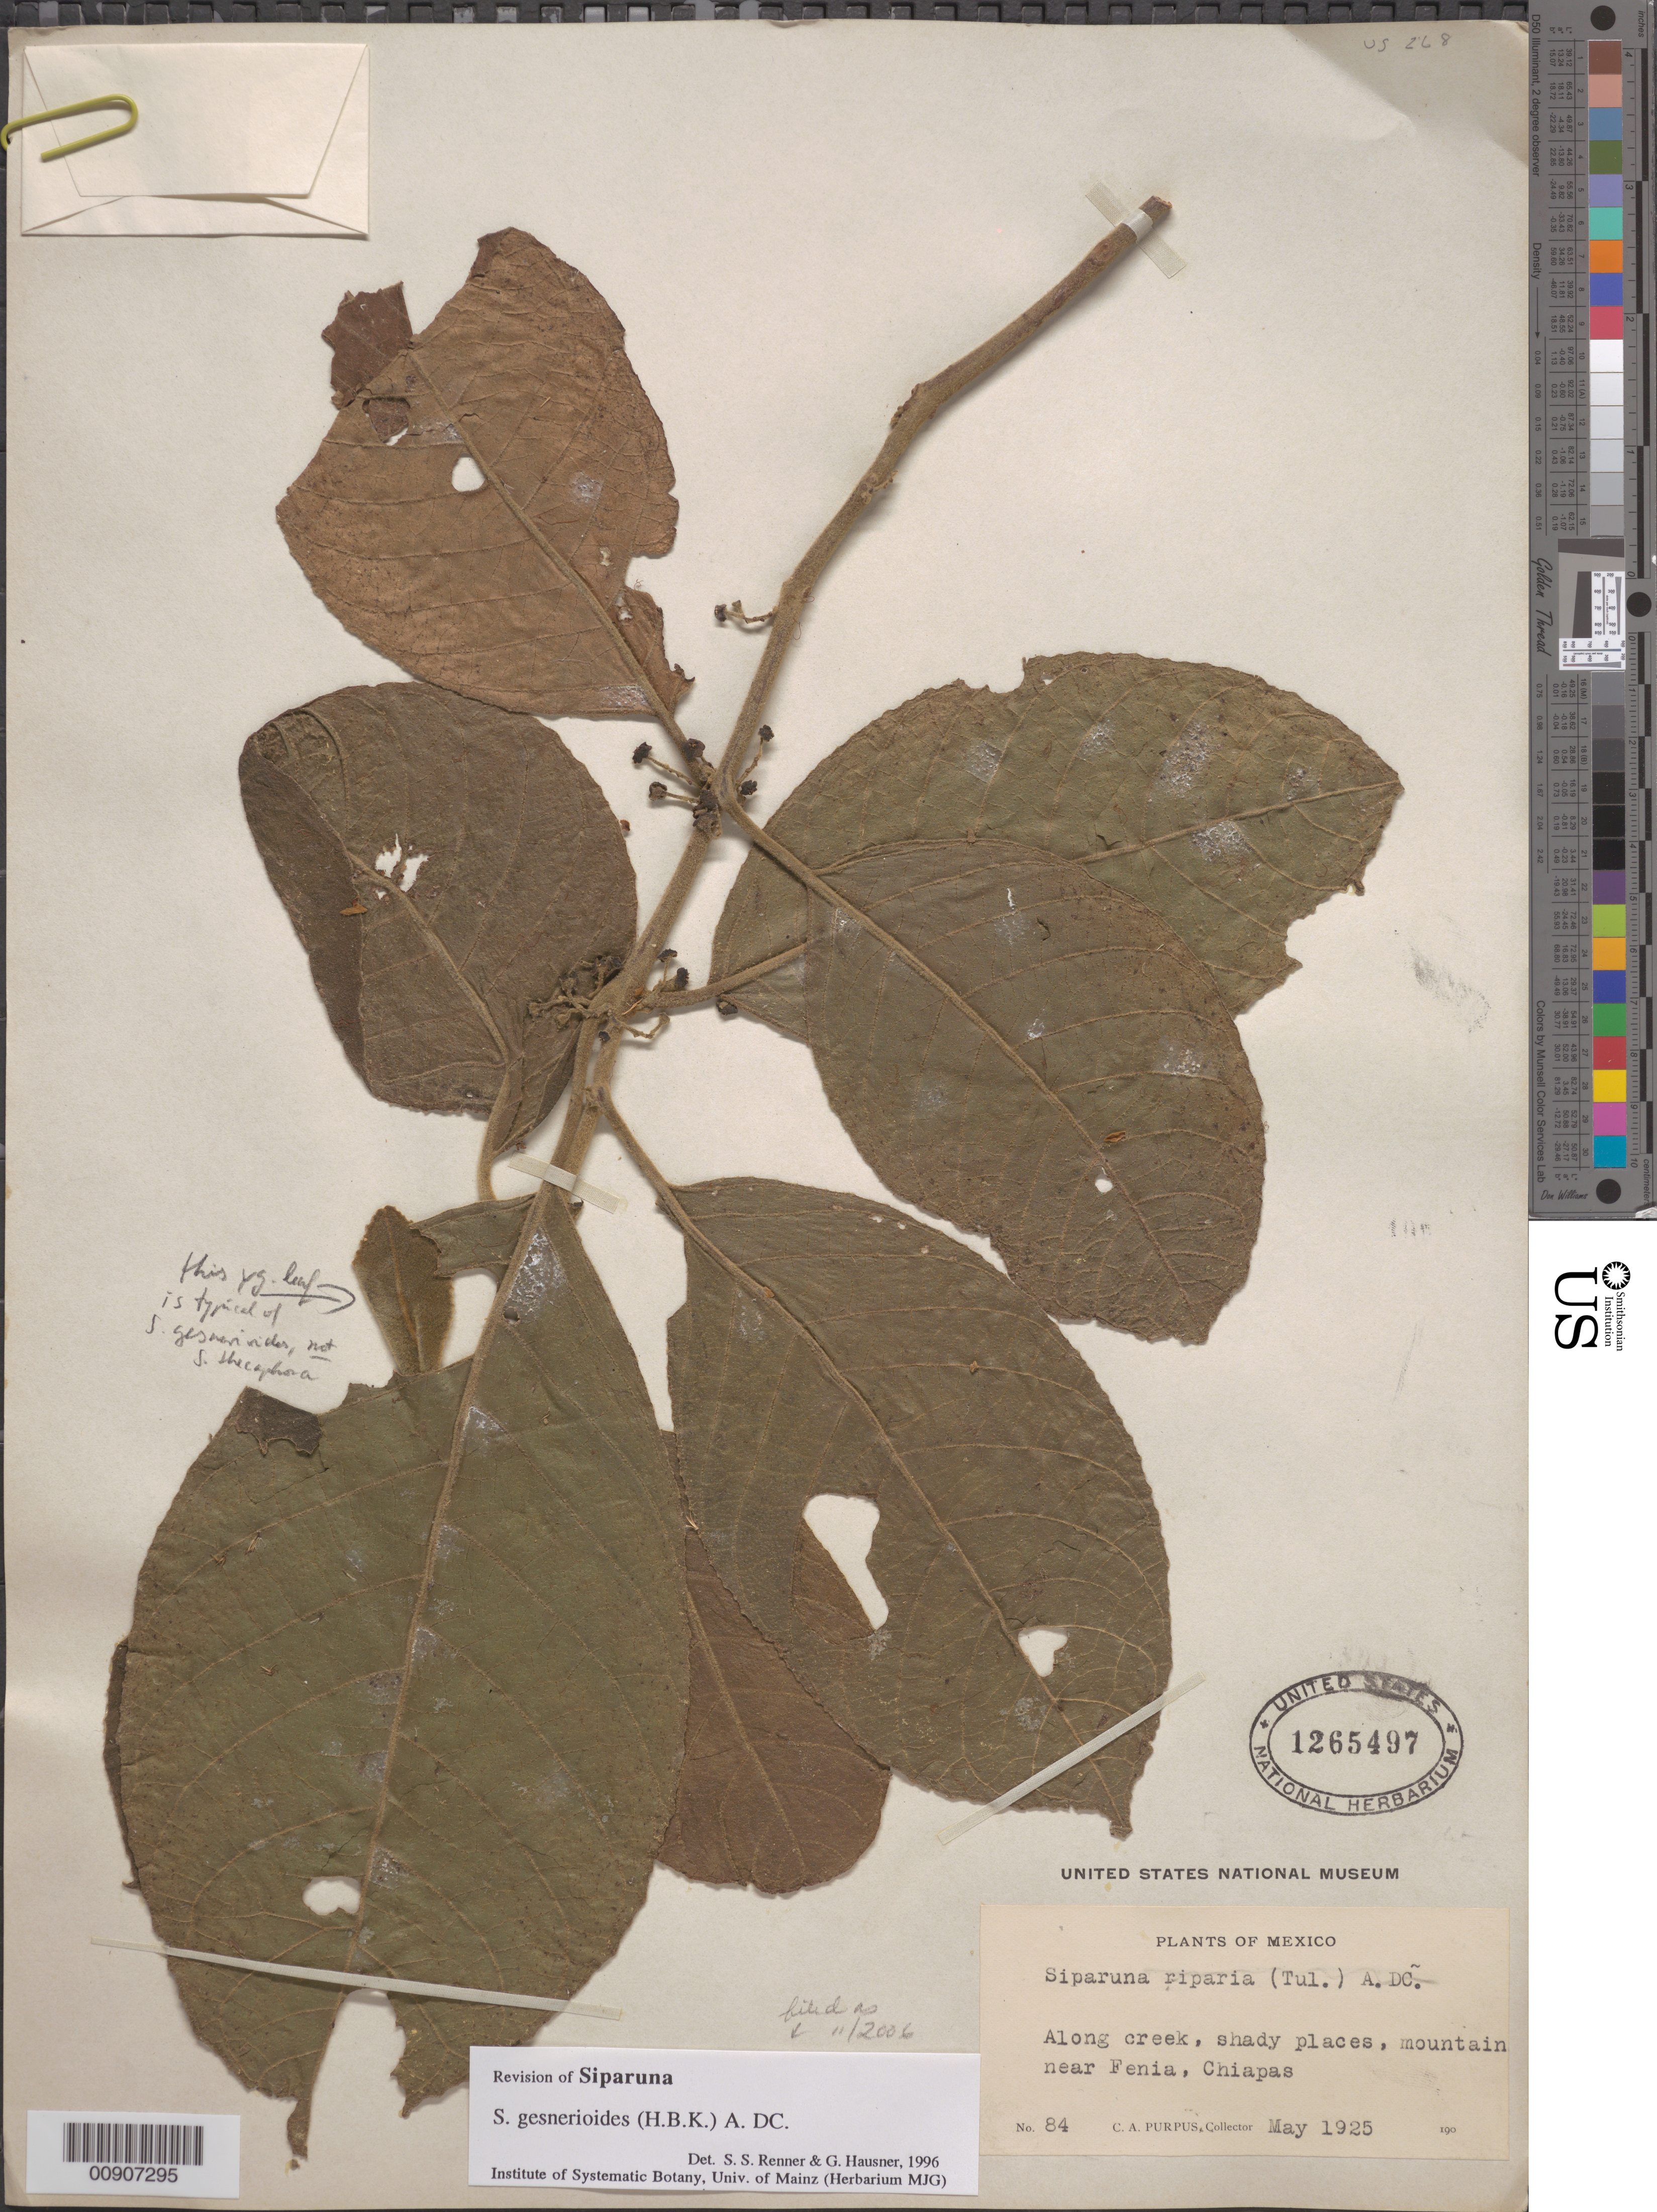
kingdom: Plantae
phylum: Tracheophyta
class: Magnoliopsida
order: Laurales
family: Siparunaceae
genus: Siparuna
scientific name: Siparuna gesnerioides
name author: (Kunth) A. DC.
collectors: C. A. Purpus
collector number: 84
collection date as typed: May 1925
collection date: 1925-05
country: Mexico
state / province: Chiapas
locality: Mountain near Fenia, Chiapas.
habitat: Along creek, shady places.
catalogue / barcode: US 1265497